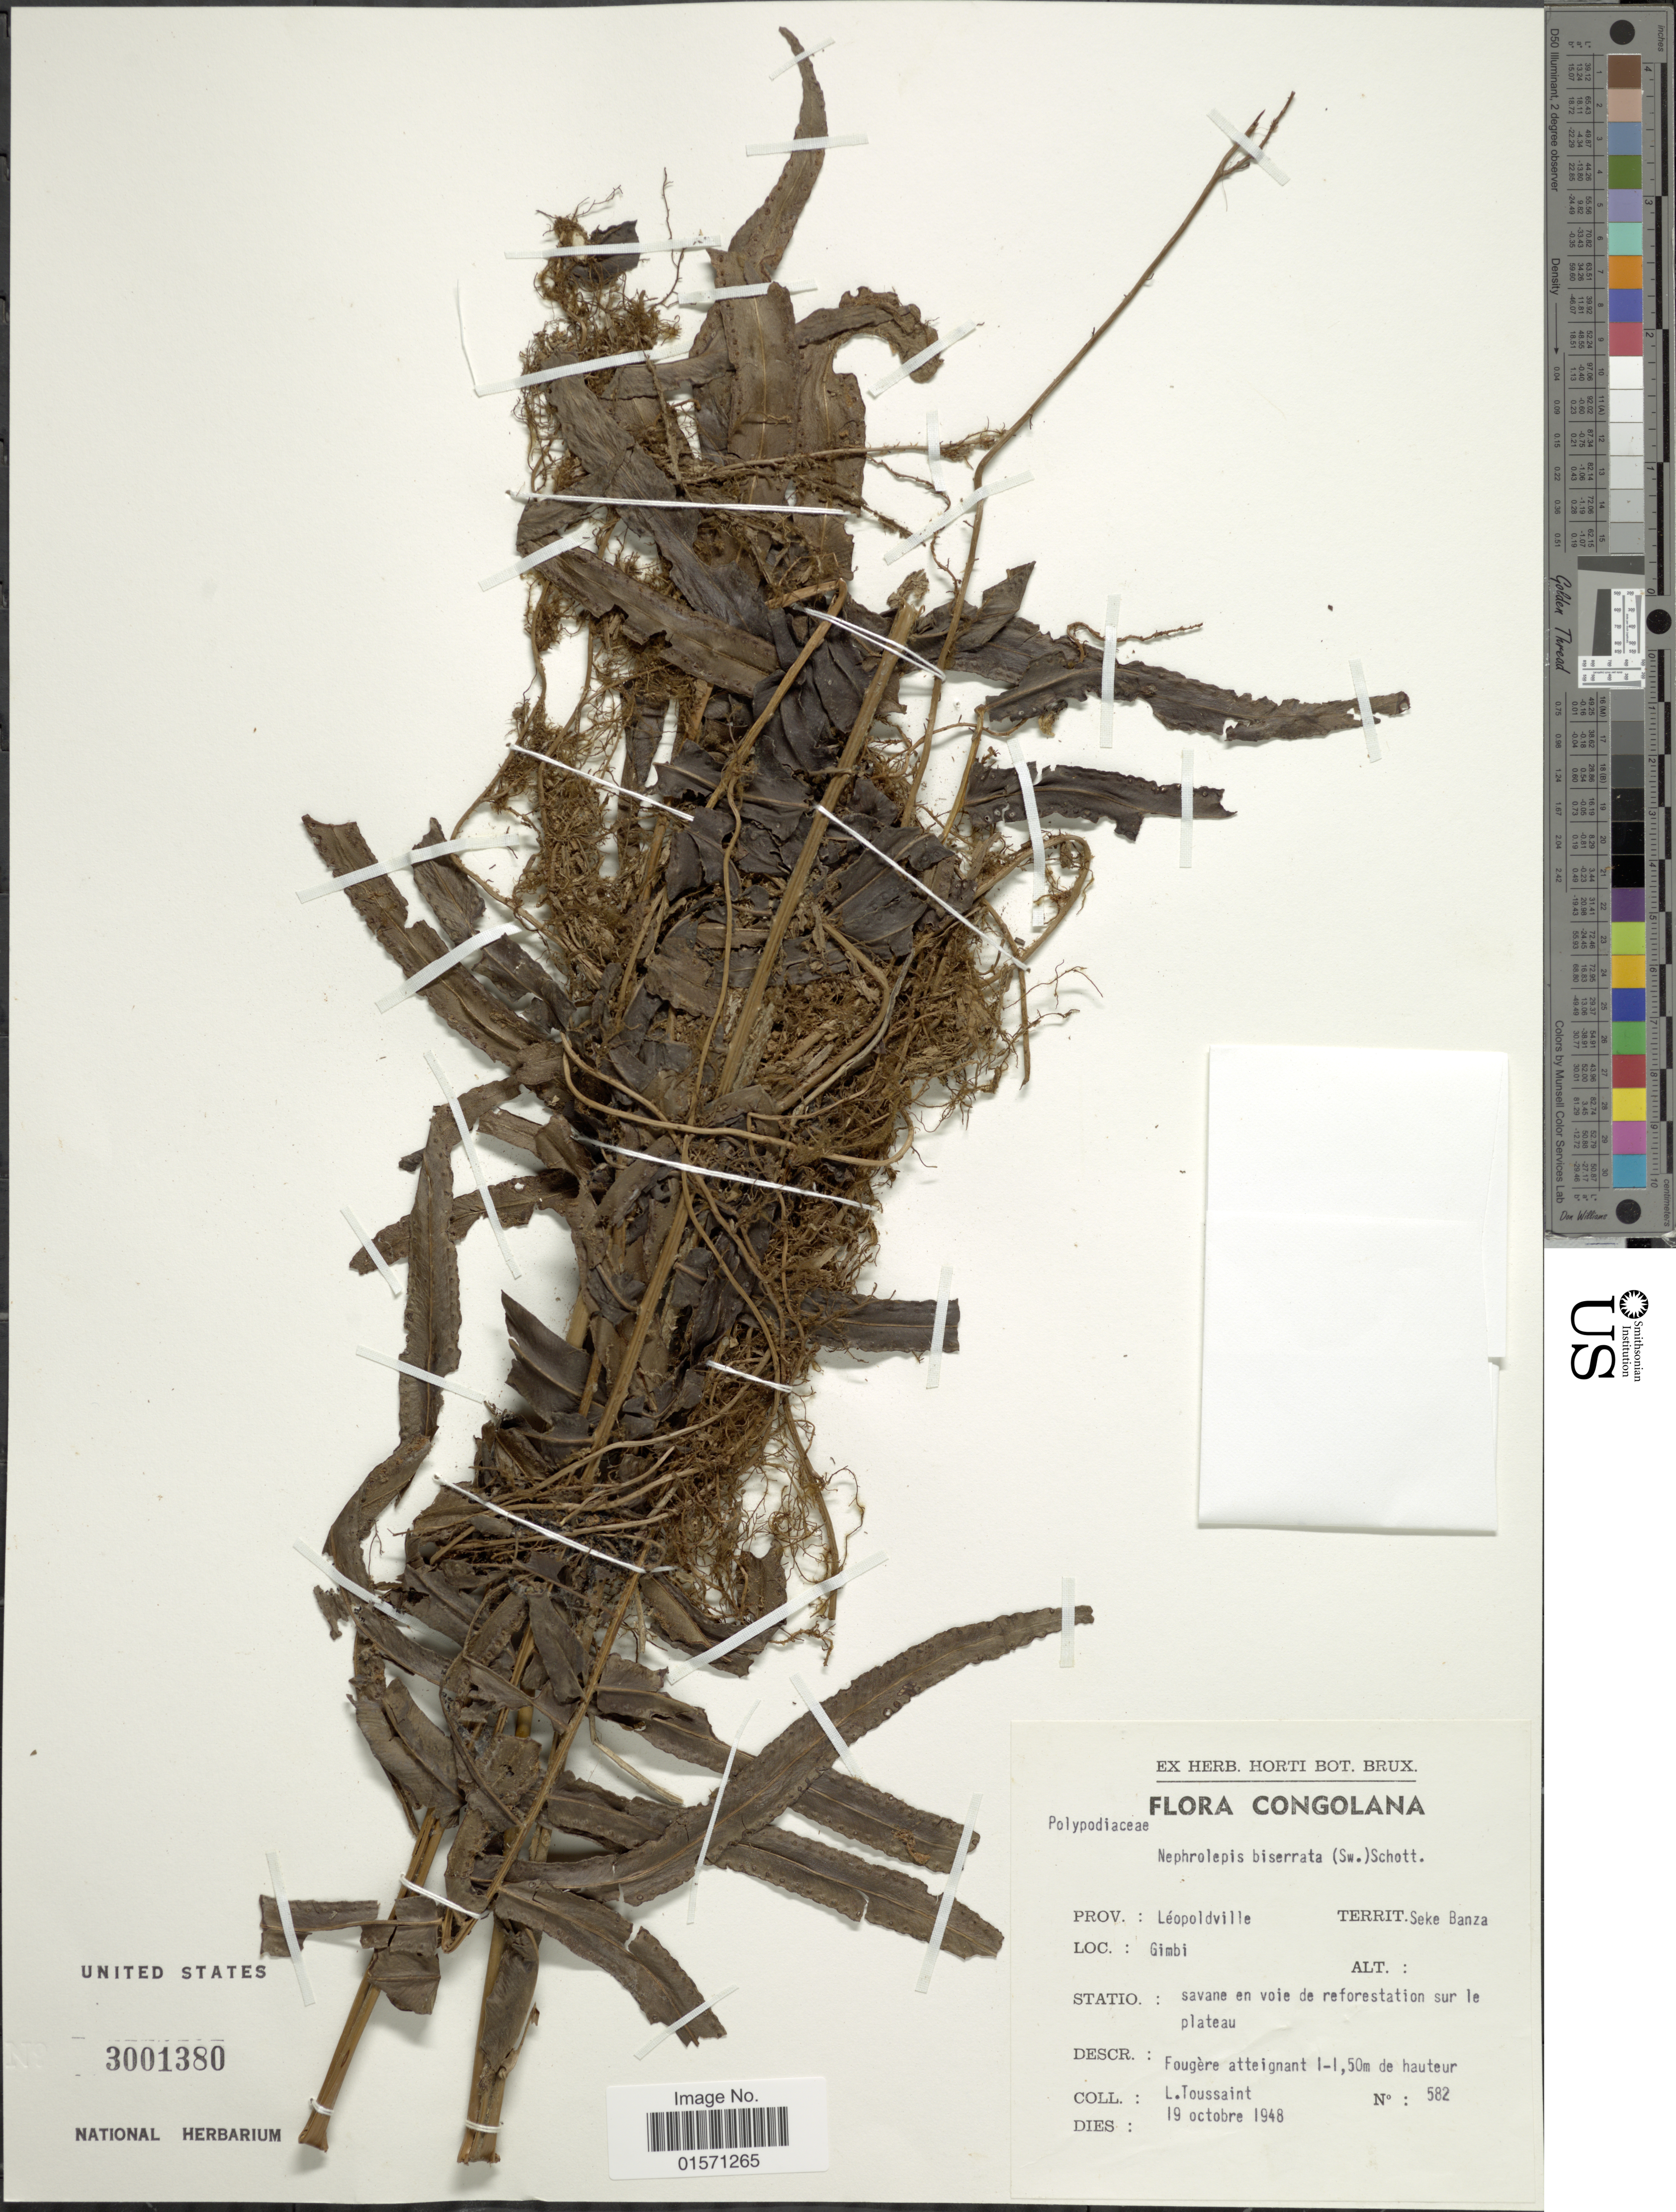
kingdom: Plantae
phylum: Tracheophyta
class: Polypodiopsida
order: Polypodiales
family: Nephrolepidaceae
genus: Nephrolepis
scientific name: Nephrolepis biserrata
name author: (Sw.) Schott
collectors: L. Toussaint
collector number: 582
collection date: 1948-10-19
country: Congo, Democratic Republic of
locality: Congolana. Prov.: Léopoldville. Territ. Seke Banza. Gimbi. Statio.: savane en voie de reforestation sur le plateau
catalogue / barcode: US 3001380